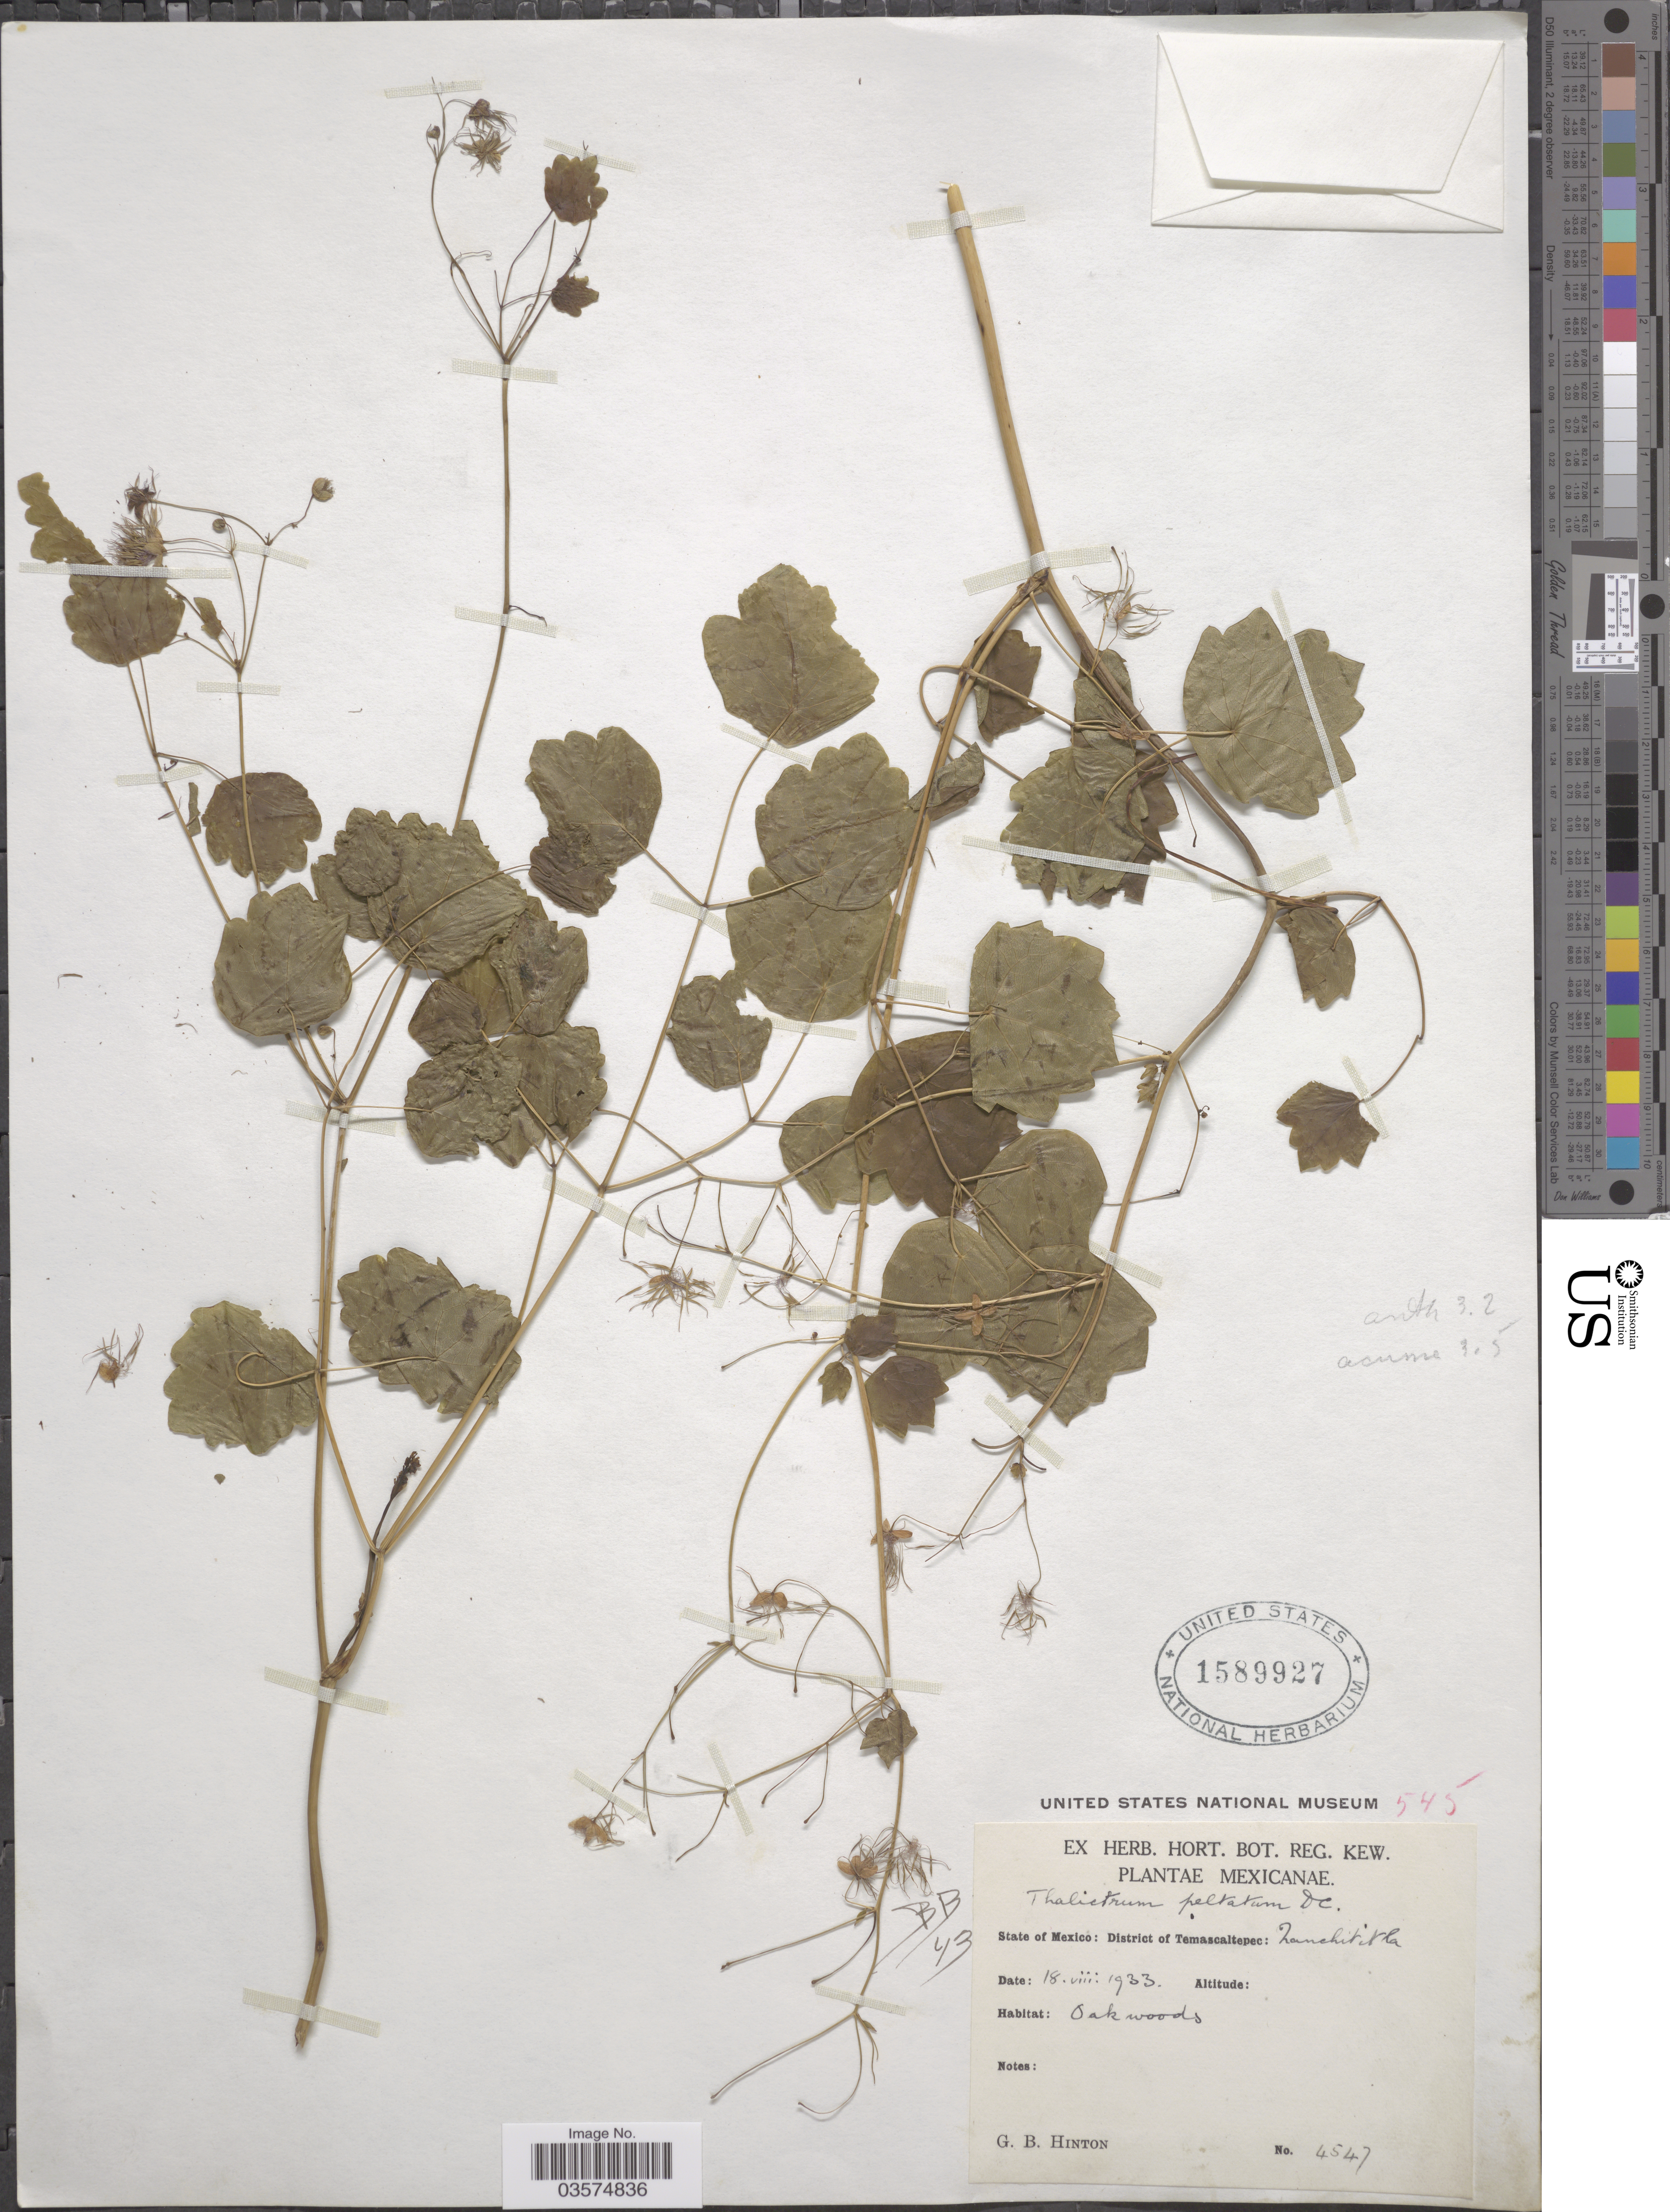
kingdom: Plantae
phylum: Tracheophyta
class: Magnoliopsida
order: Ranunculales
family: Ranunculaceae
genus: Thalictrum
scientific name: Thalictrum peltatum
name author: DC.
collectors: G. B. Hinton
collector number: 4547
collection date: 1933-08-18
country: Mexico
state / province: México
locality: District of Temascaltepec: Nanchititcha.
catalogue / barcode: US 1589927